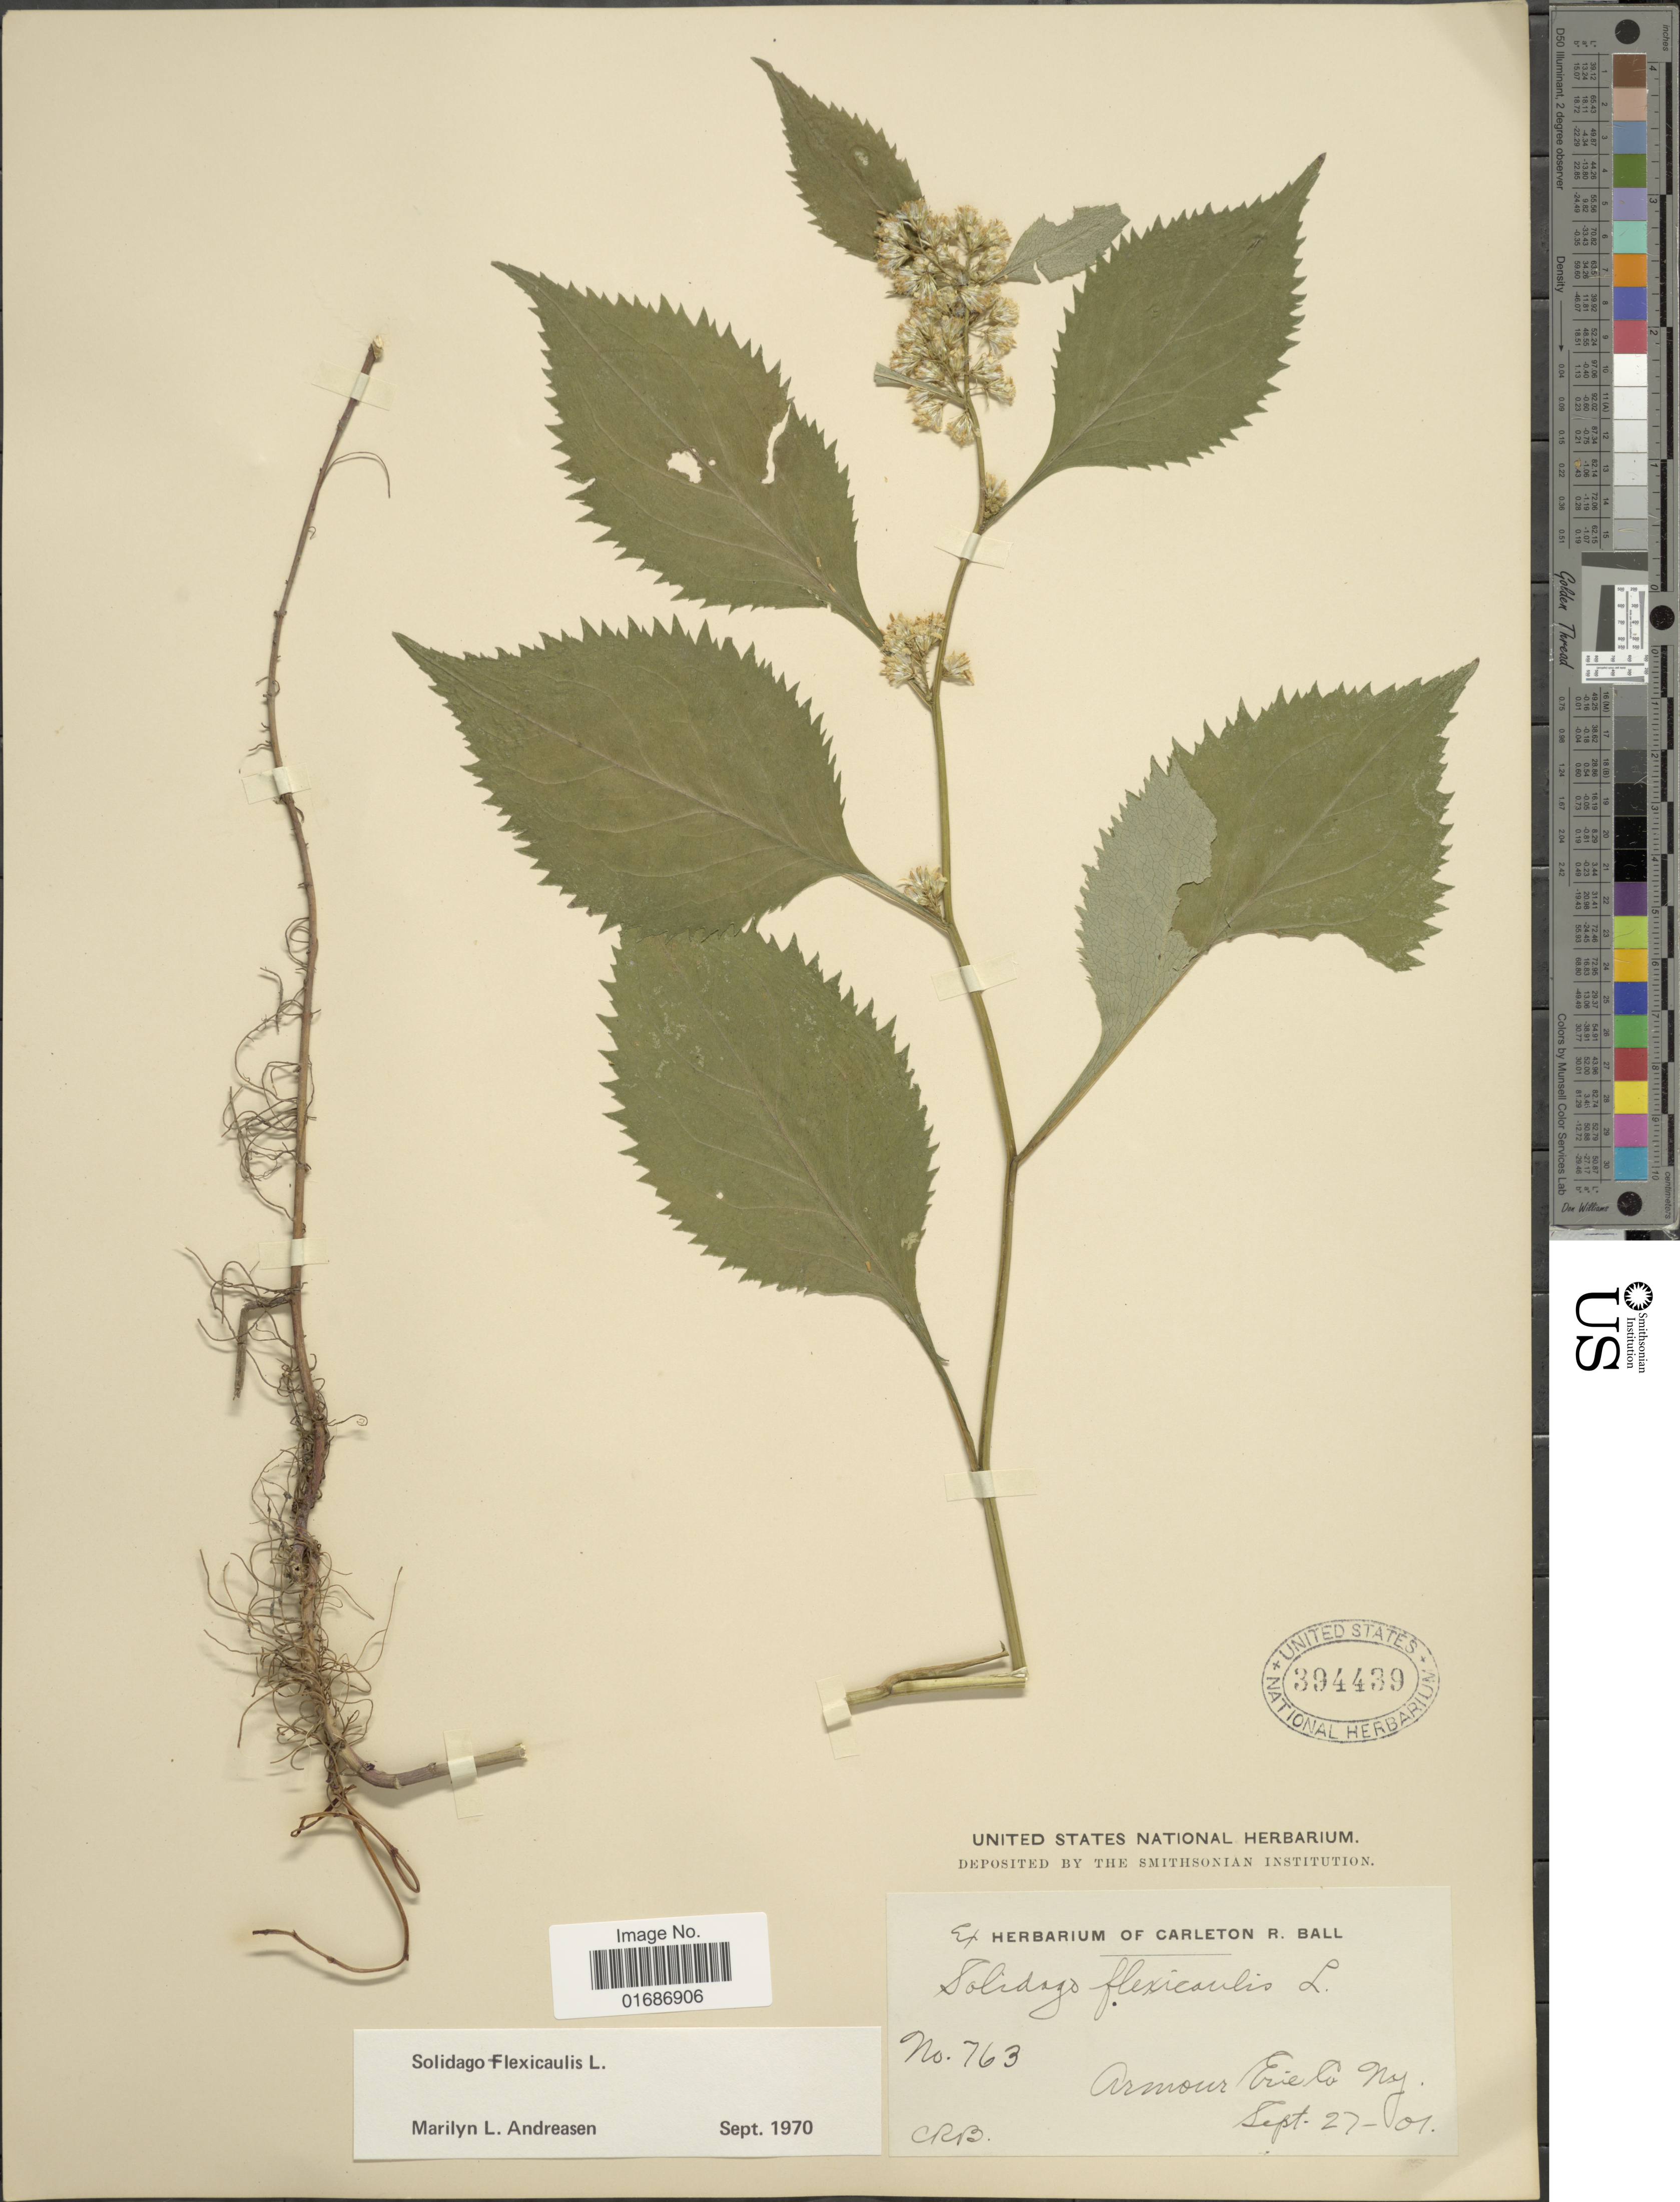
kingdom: Plantae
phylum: Tracheophyta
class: Magnoliopsida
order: Asterales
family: Asteraceae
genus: Solidago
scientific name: Solidago flexicaulis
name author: L.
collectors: ex herb. of Carleton R. Ball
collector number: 763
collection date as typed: Transcribed d/m/y: 27/9/1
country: United States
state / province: New York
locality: Armour Erie Co. NY.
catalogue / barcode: US 394439